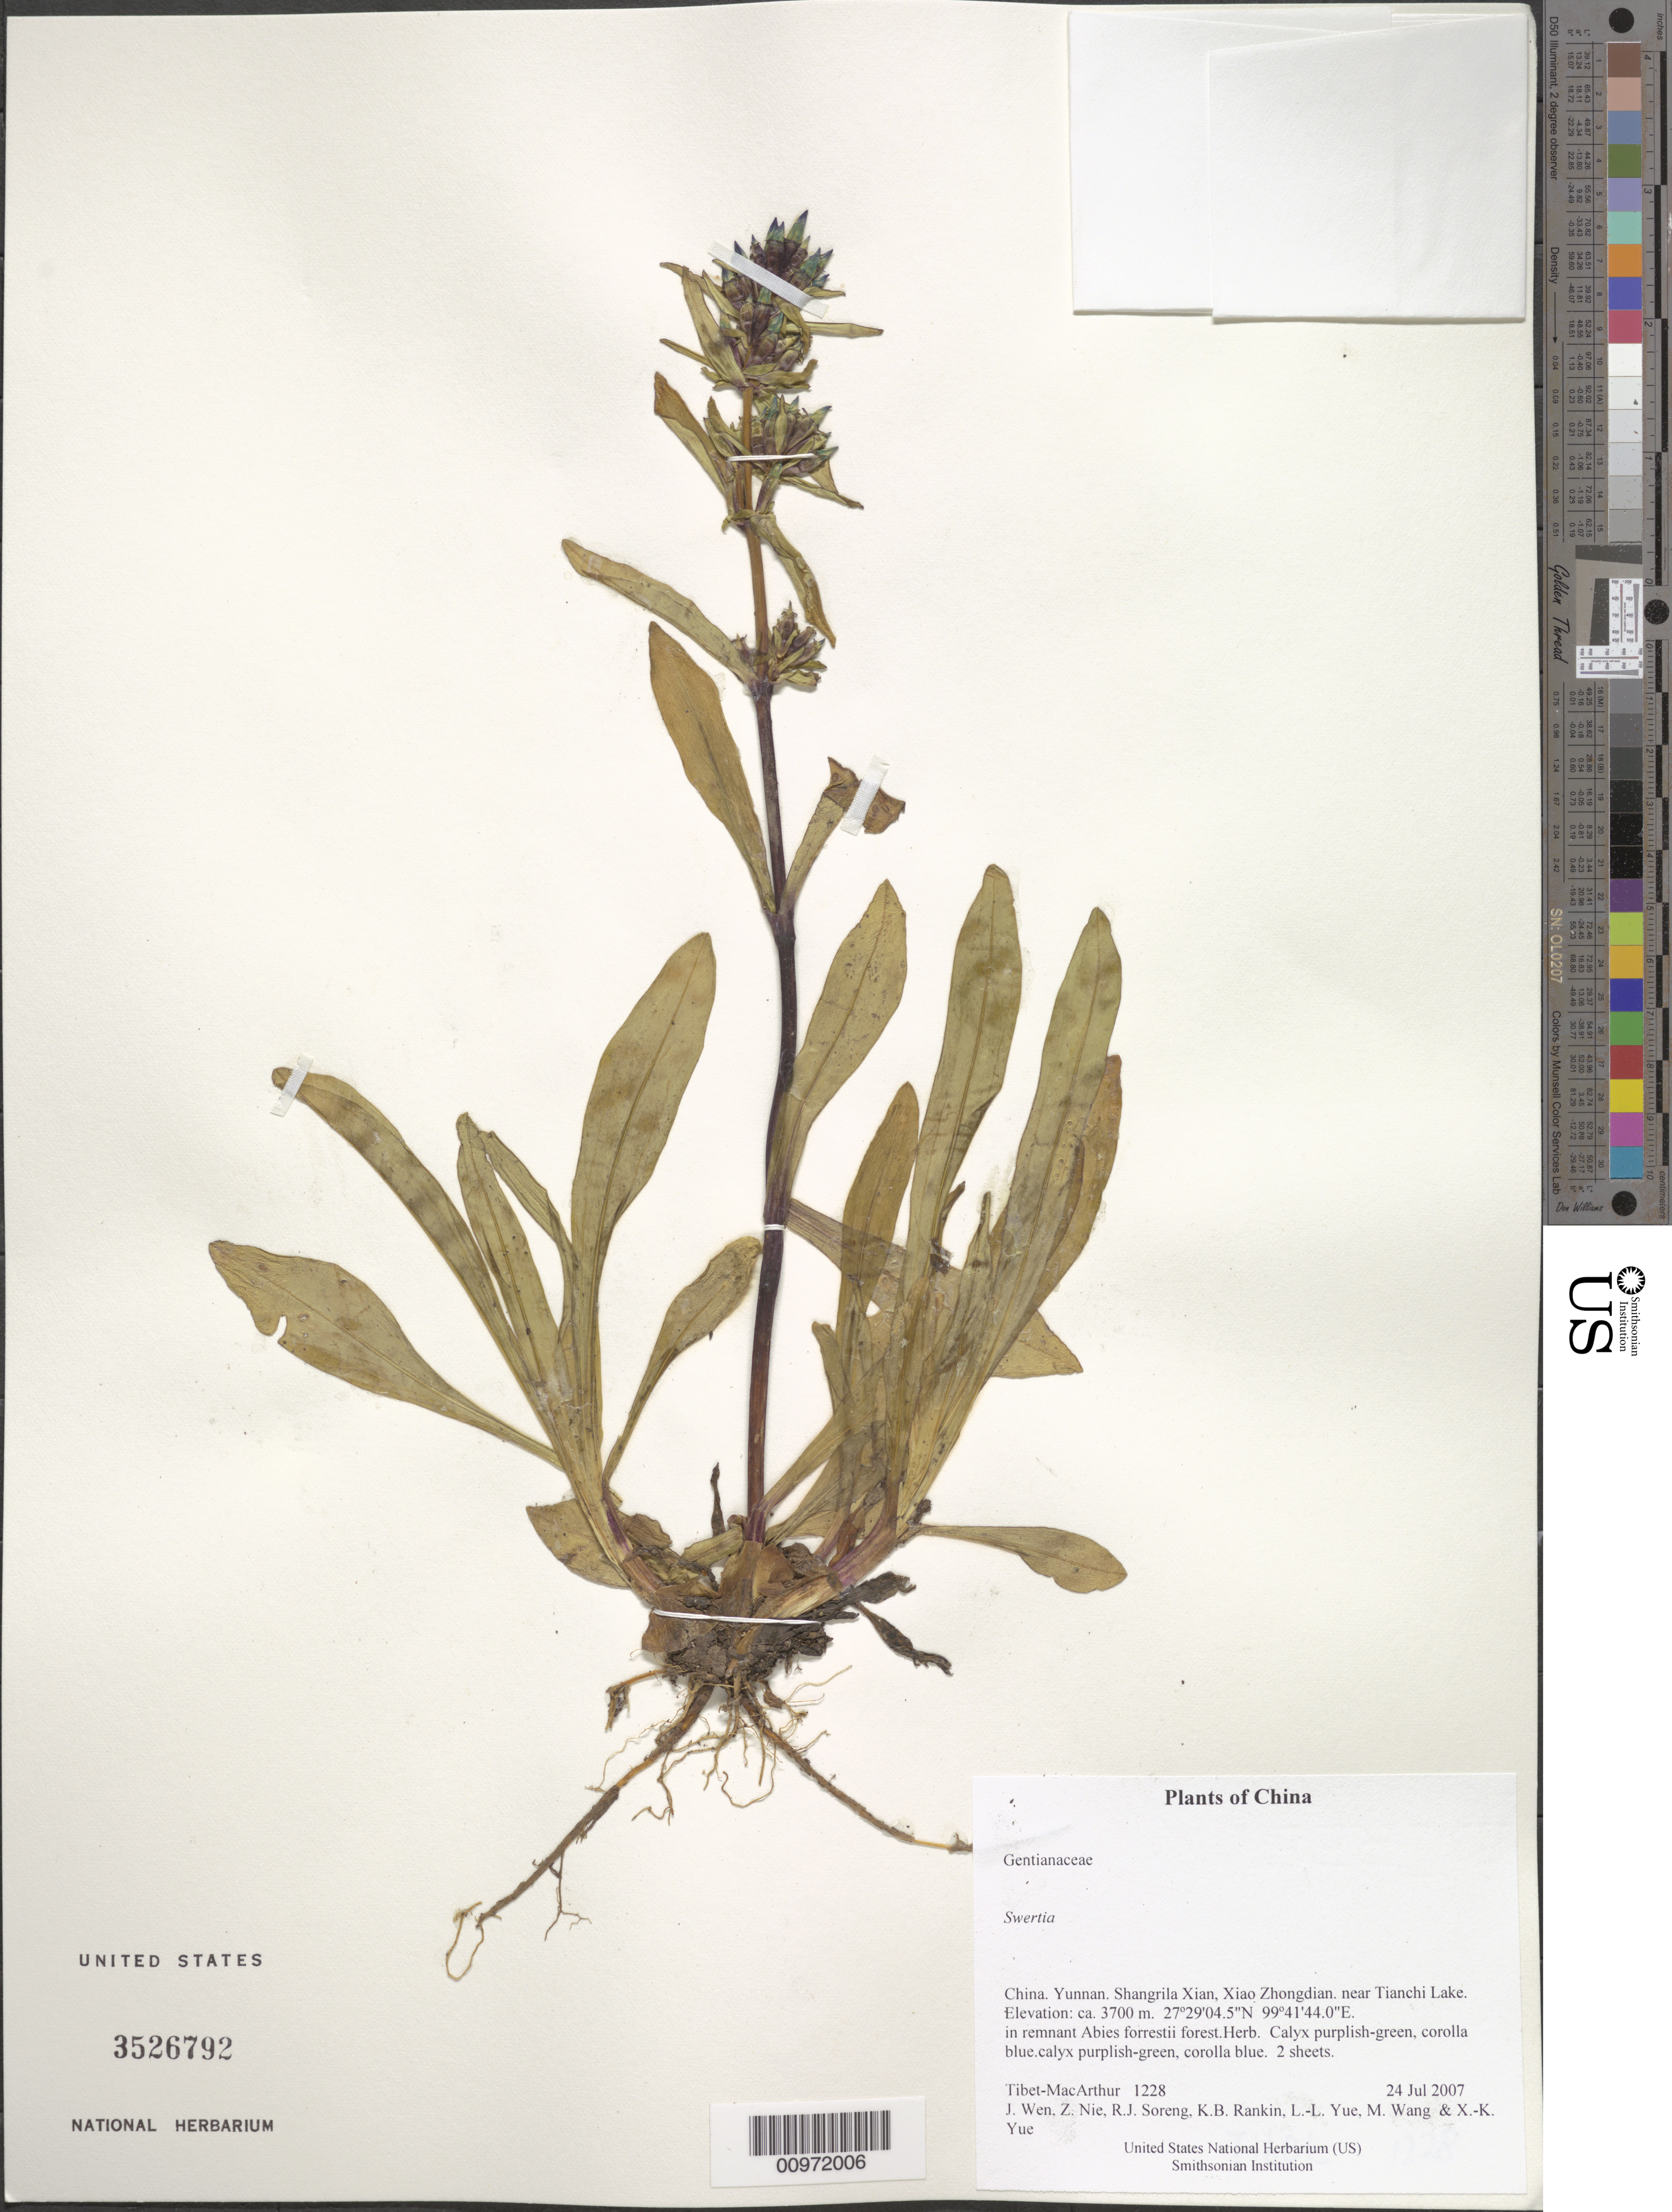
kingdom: Plantae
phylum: Tracheophyta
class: Magnoliopsida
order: Gentianales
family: Gentianaceae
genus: Swertia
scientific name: Swertia sp.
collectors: Tibet-MacArthur, J. Wen, Z. Nie, R. J. Soreng, K. Rankin, L. Yue, M. Wang & X. Yue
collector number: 1228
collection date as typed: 24 Jul 2007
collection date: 2007-07-24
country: China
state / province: Yunnan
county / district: Shangrila Xian, Xiao Zhongdian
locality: near Tianchi Lake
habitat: In remnant Abies forrestii forest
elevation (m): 3700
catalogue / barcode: US 3526792